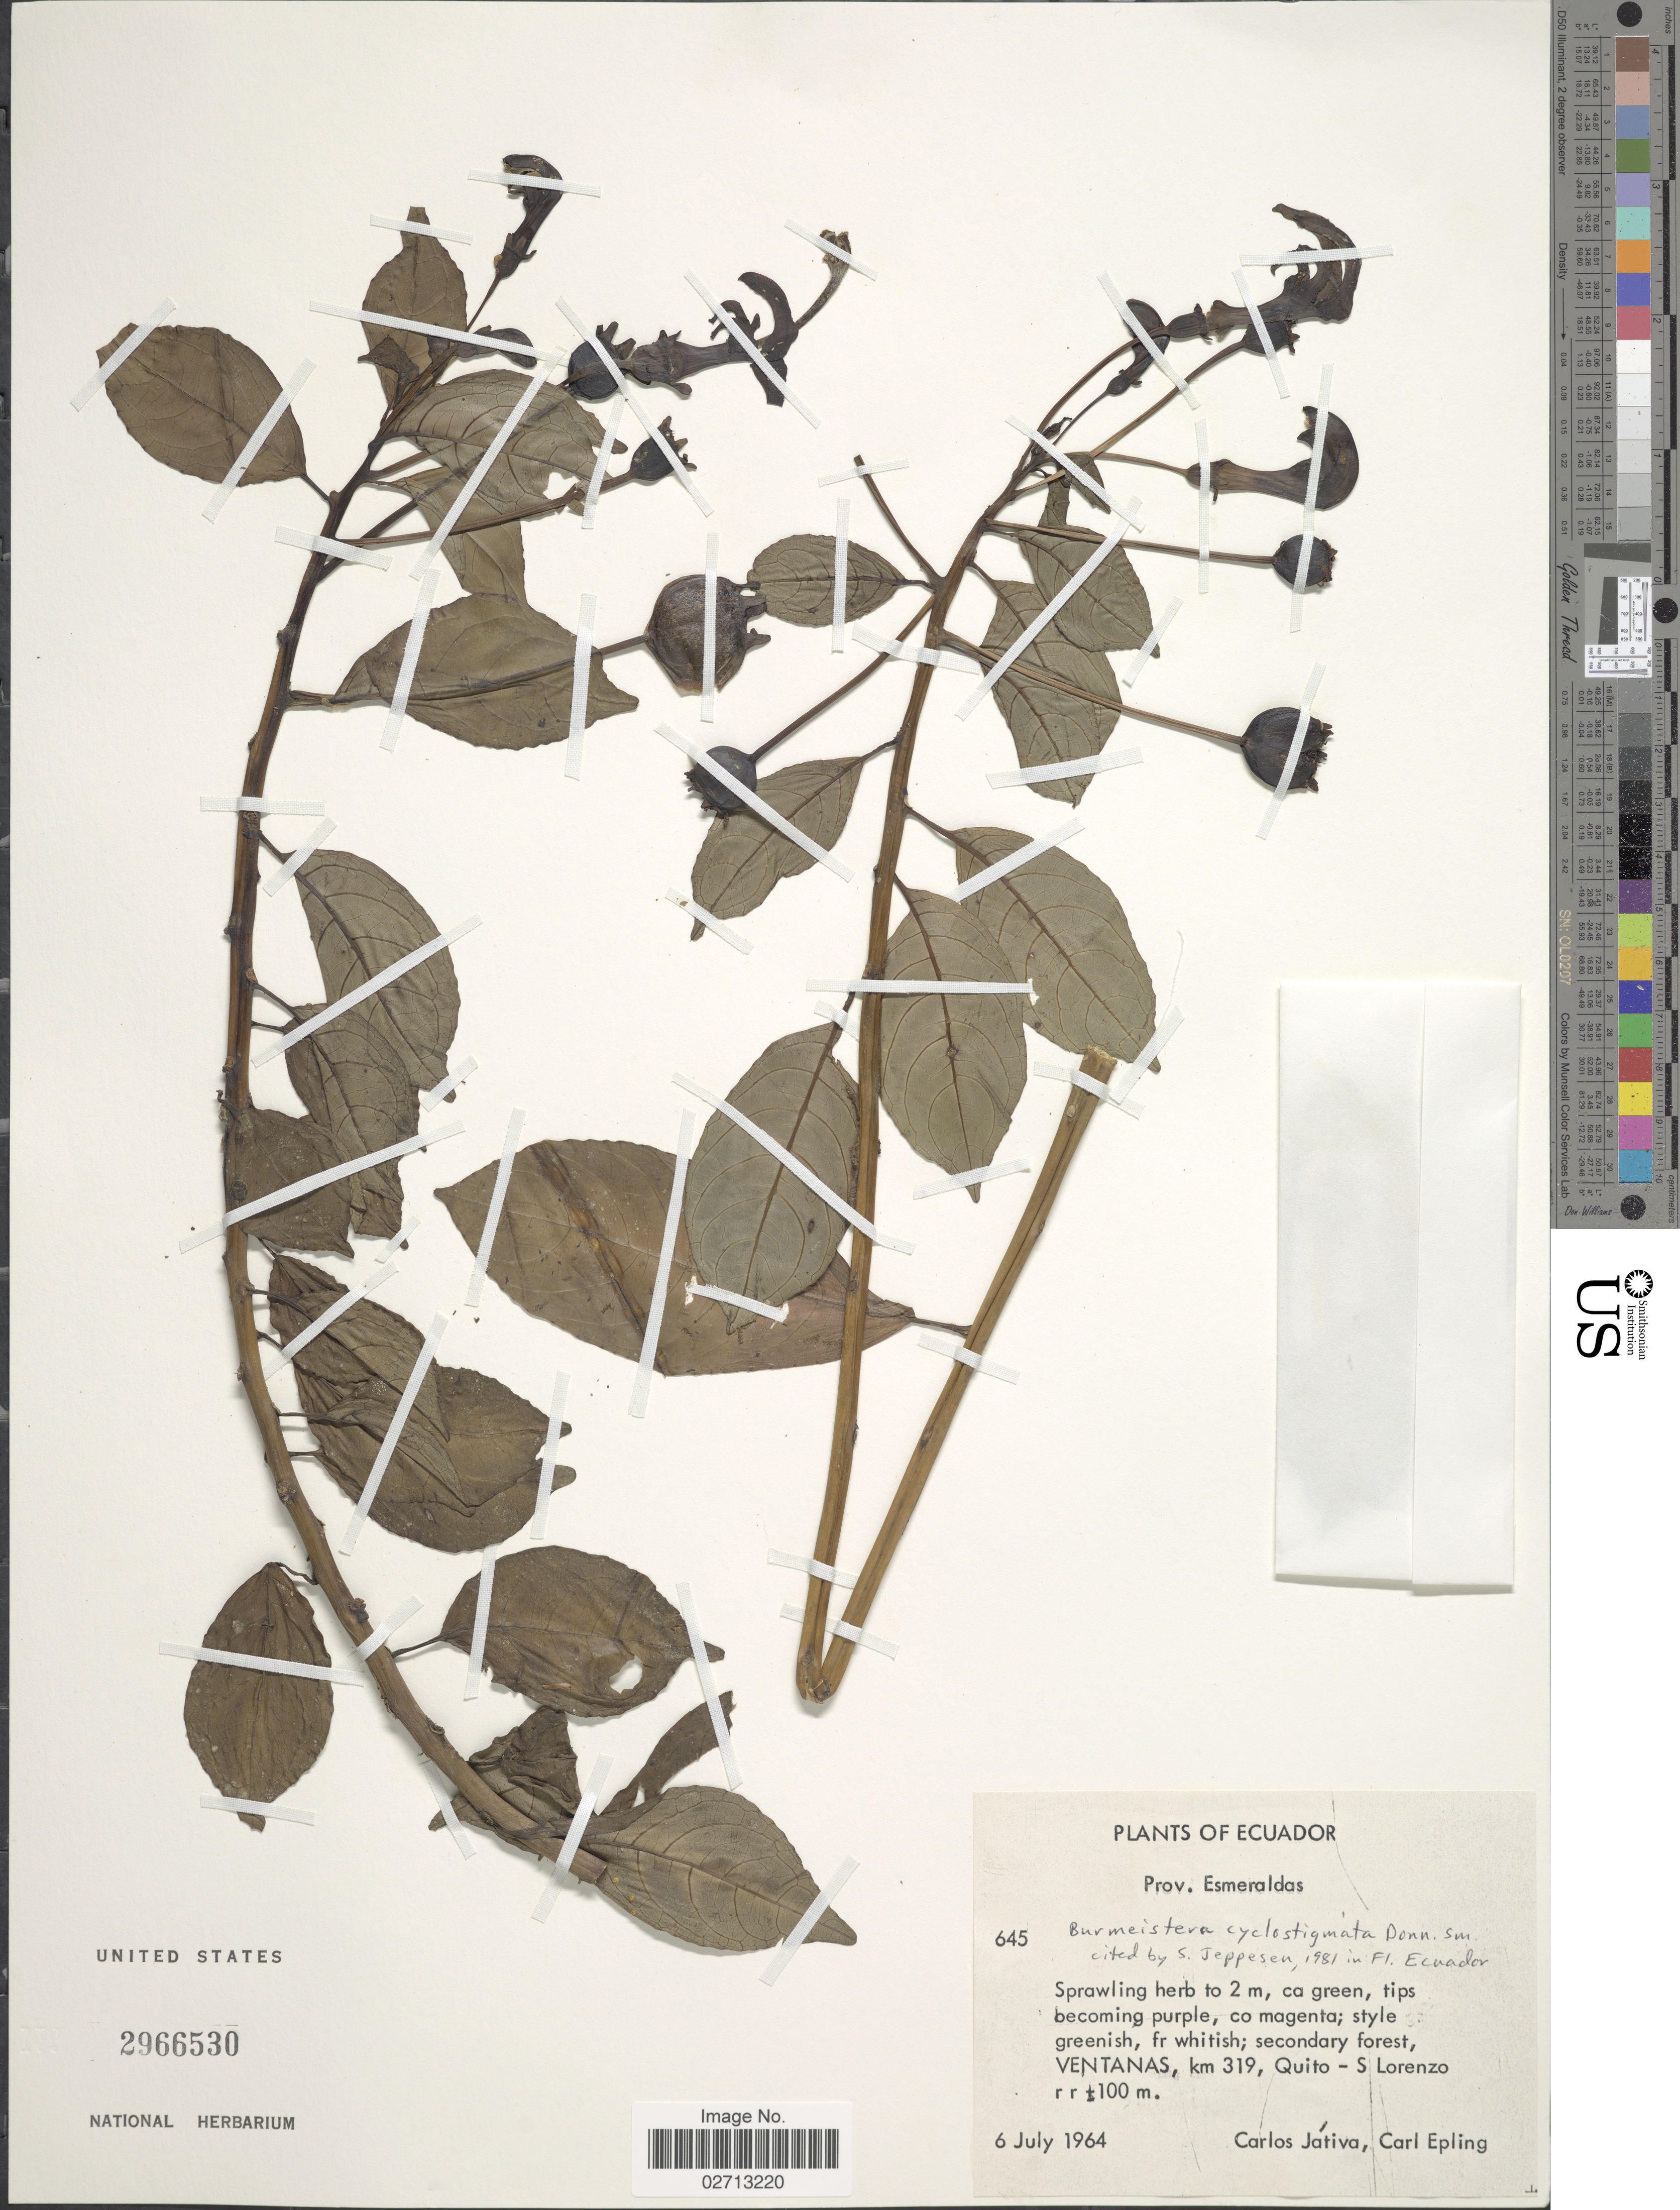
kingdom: Plantae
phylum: Tracheophyta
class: Magnoliopsida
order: Asterales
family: Campanulaceae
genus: Burmeistera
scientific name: Burmeistera cyclostigmata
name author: Donn. Sm.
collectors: C. D. Játiva & C. C. Epling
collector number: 645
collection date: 1964-07-06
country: Ecuador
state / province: Esmeraldas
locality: VENTANAS, km 319, Quito - S Lorenzo r r.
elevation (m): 100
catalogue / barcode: US 2966530